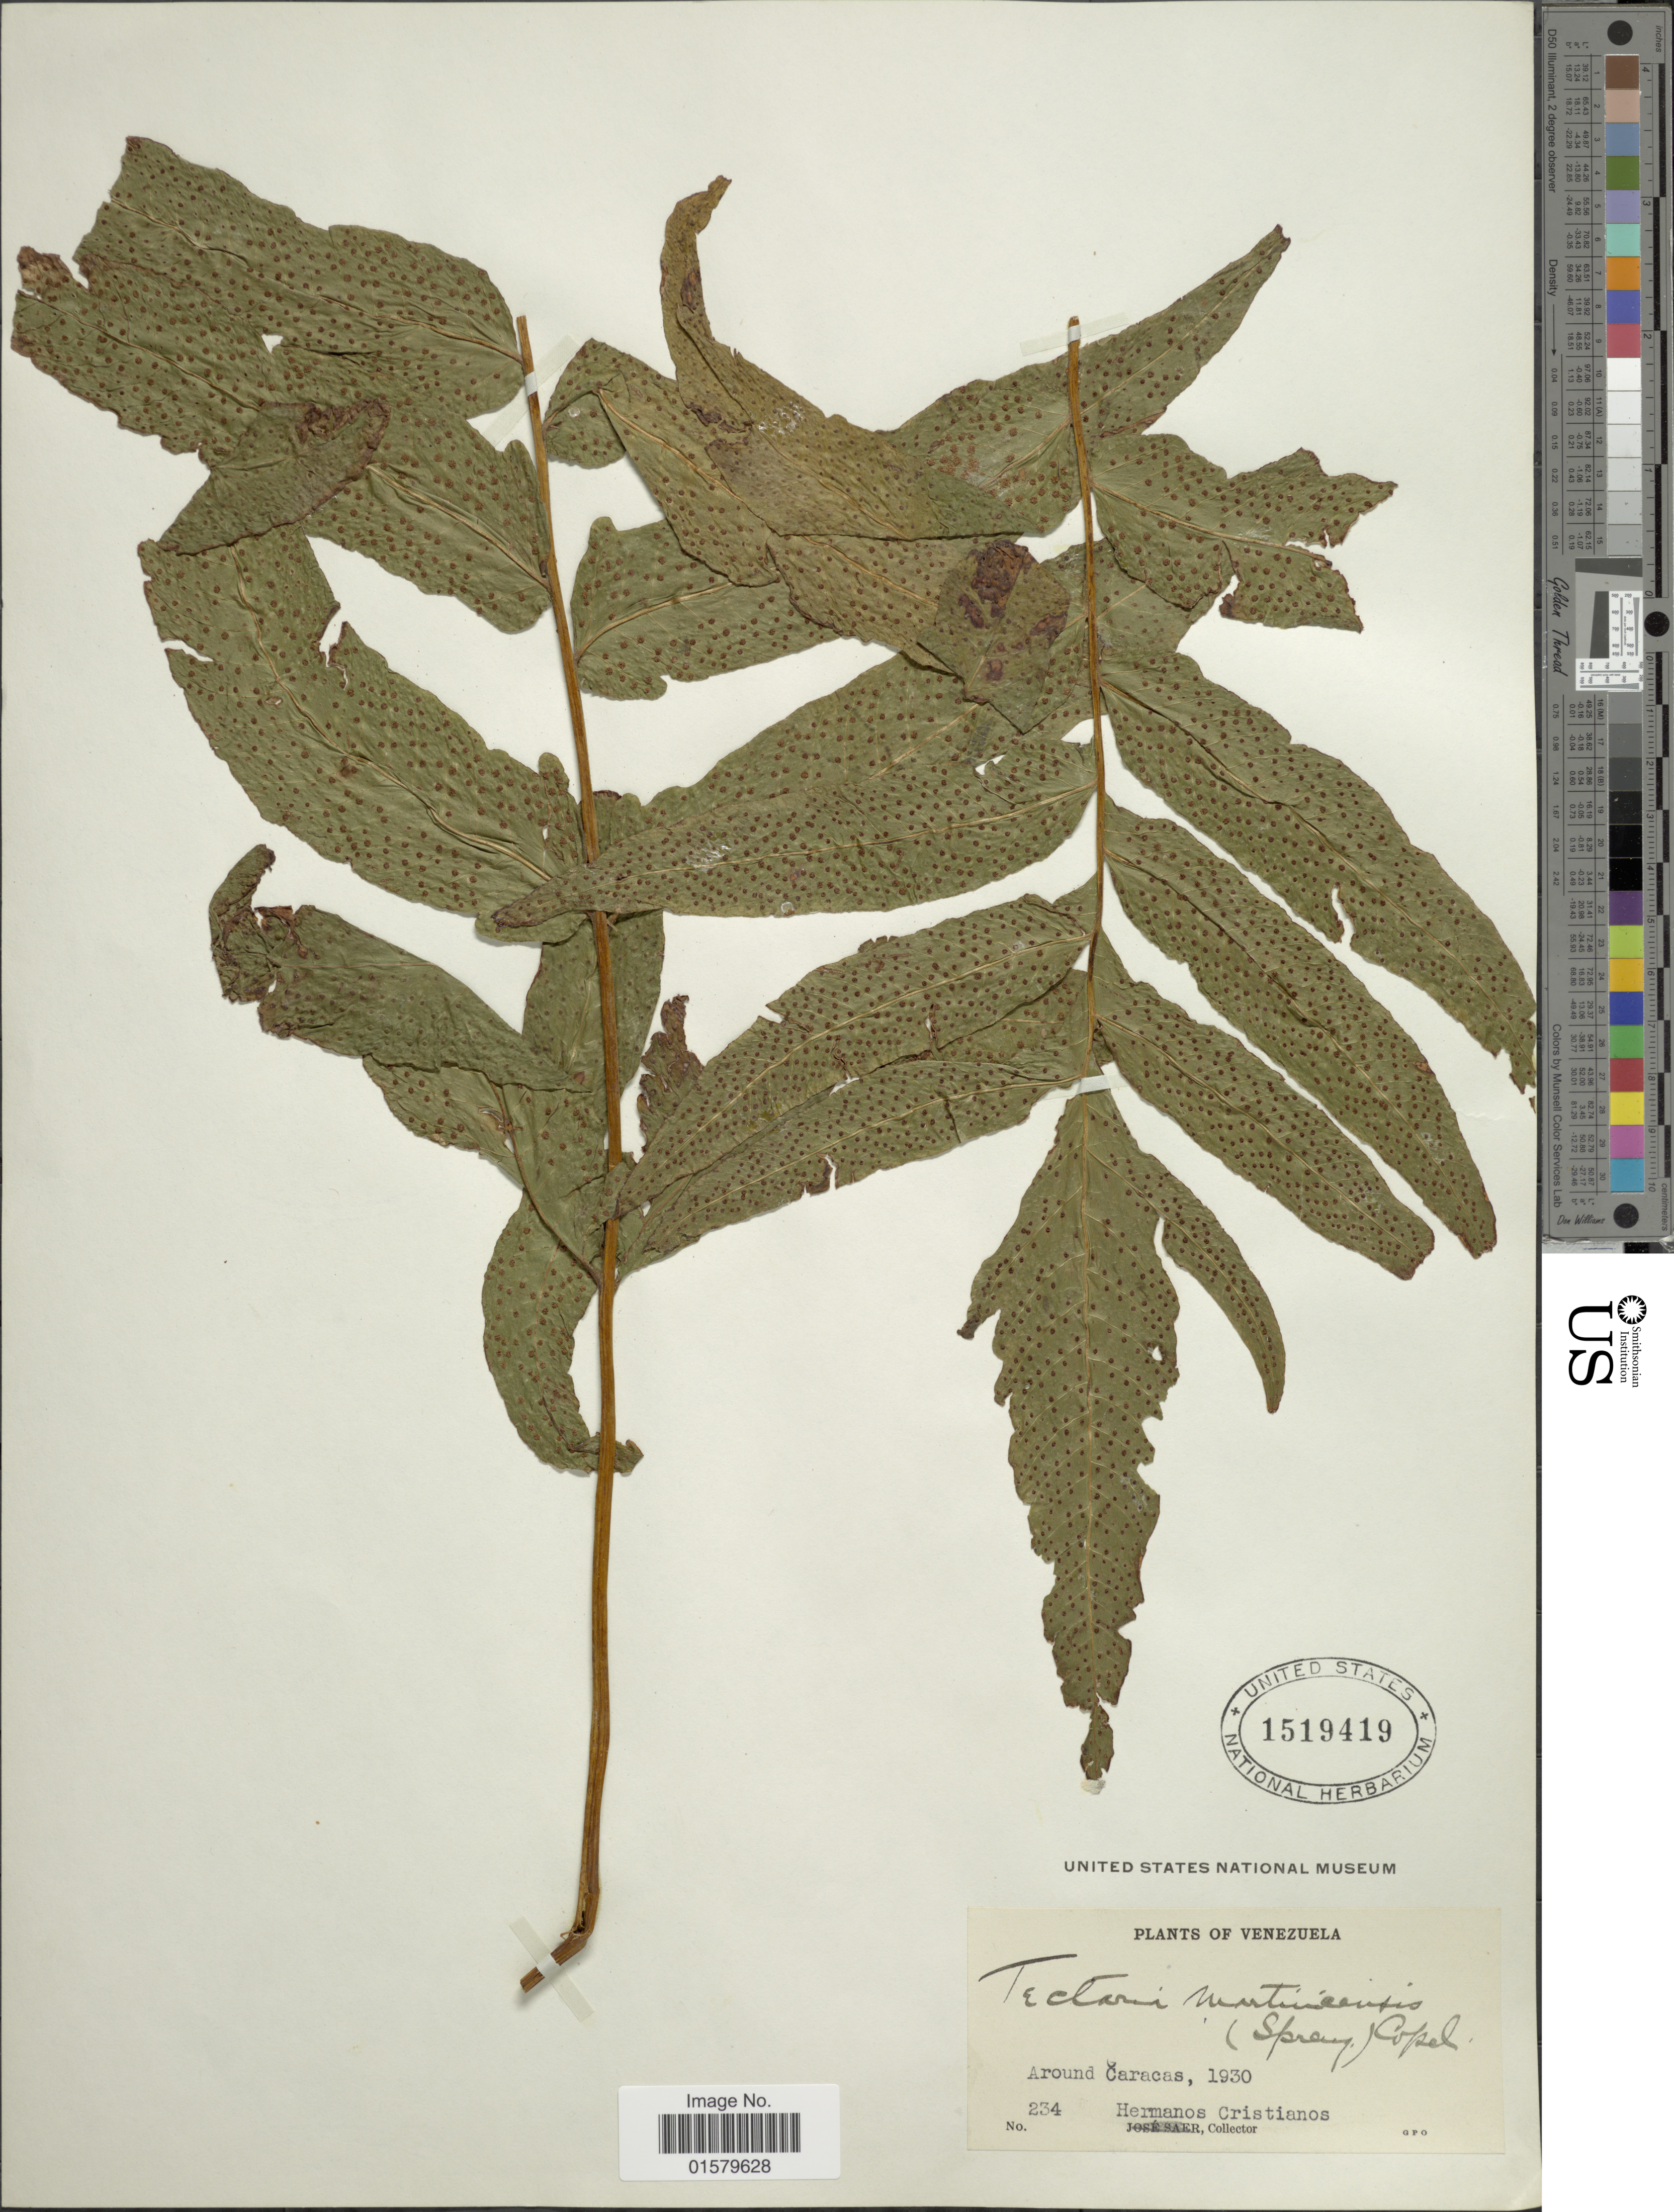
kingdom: Plantae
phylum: Tracheophyta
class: Polypodiopsida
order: Polypodiales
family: Tectariaceae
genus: Tectaria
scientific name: Tectaria incisa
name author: Cav.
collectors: B. Cristianos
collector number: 234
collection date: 1930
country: Venezuela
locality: Around Caracas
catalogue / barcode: US 1519419